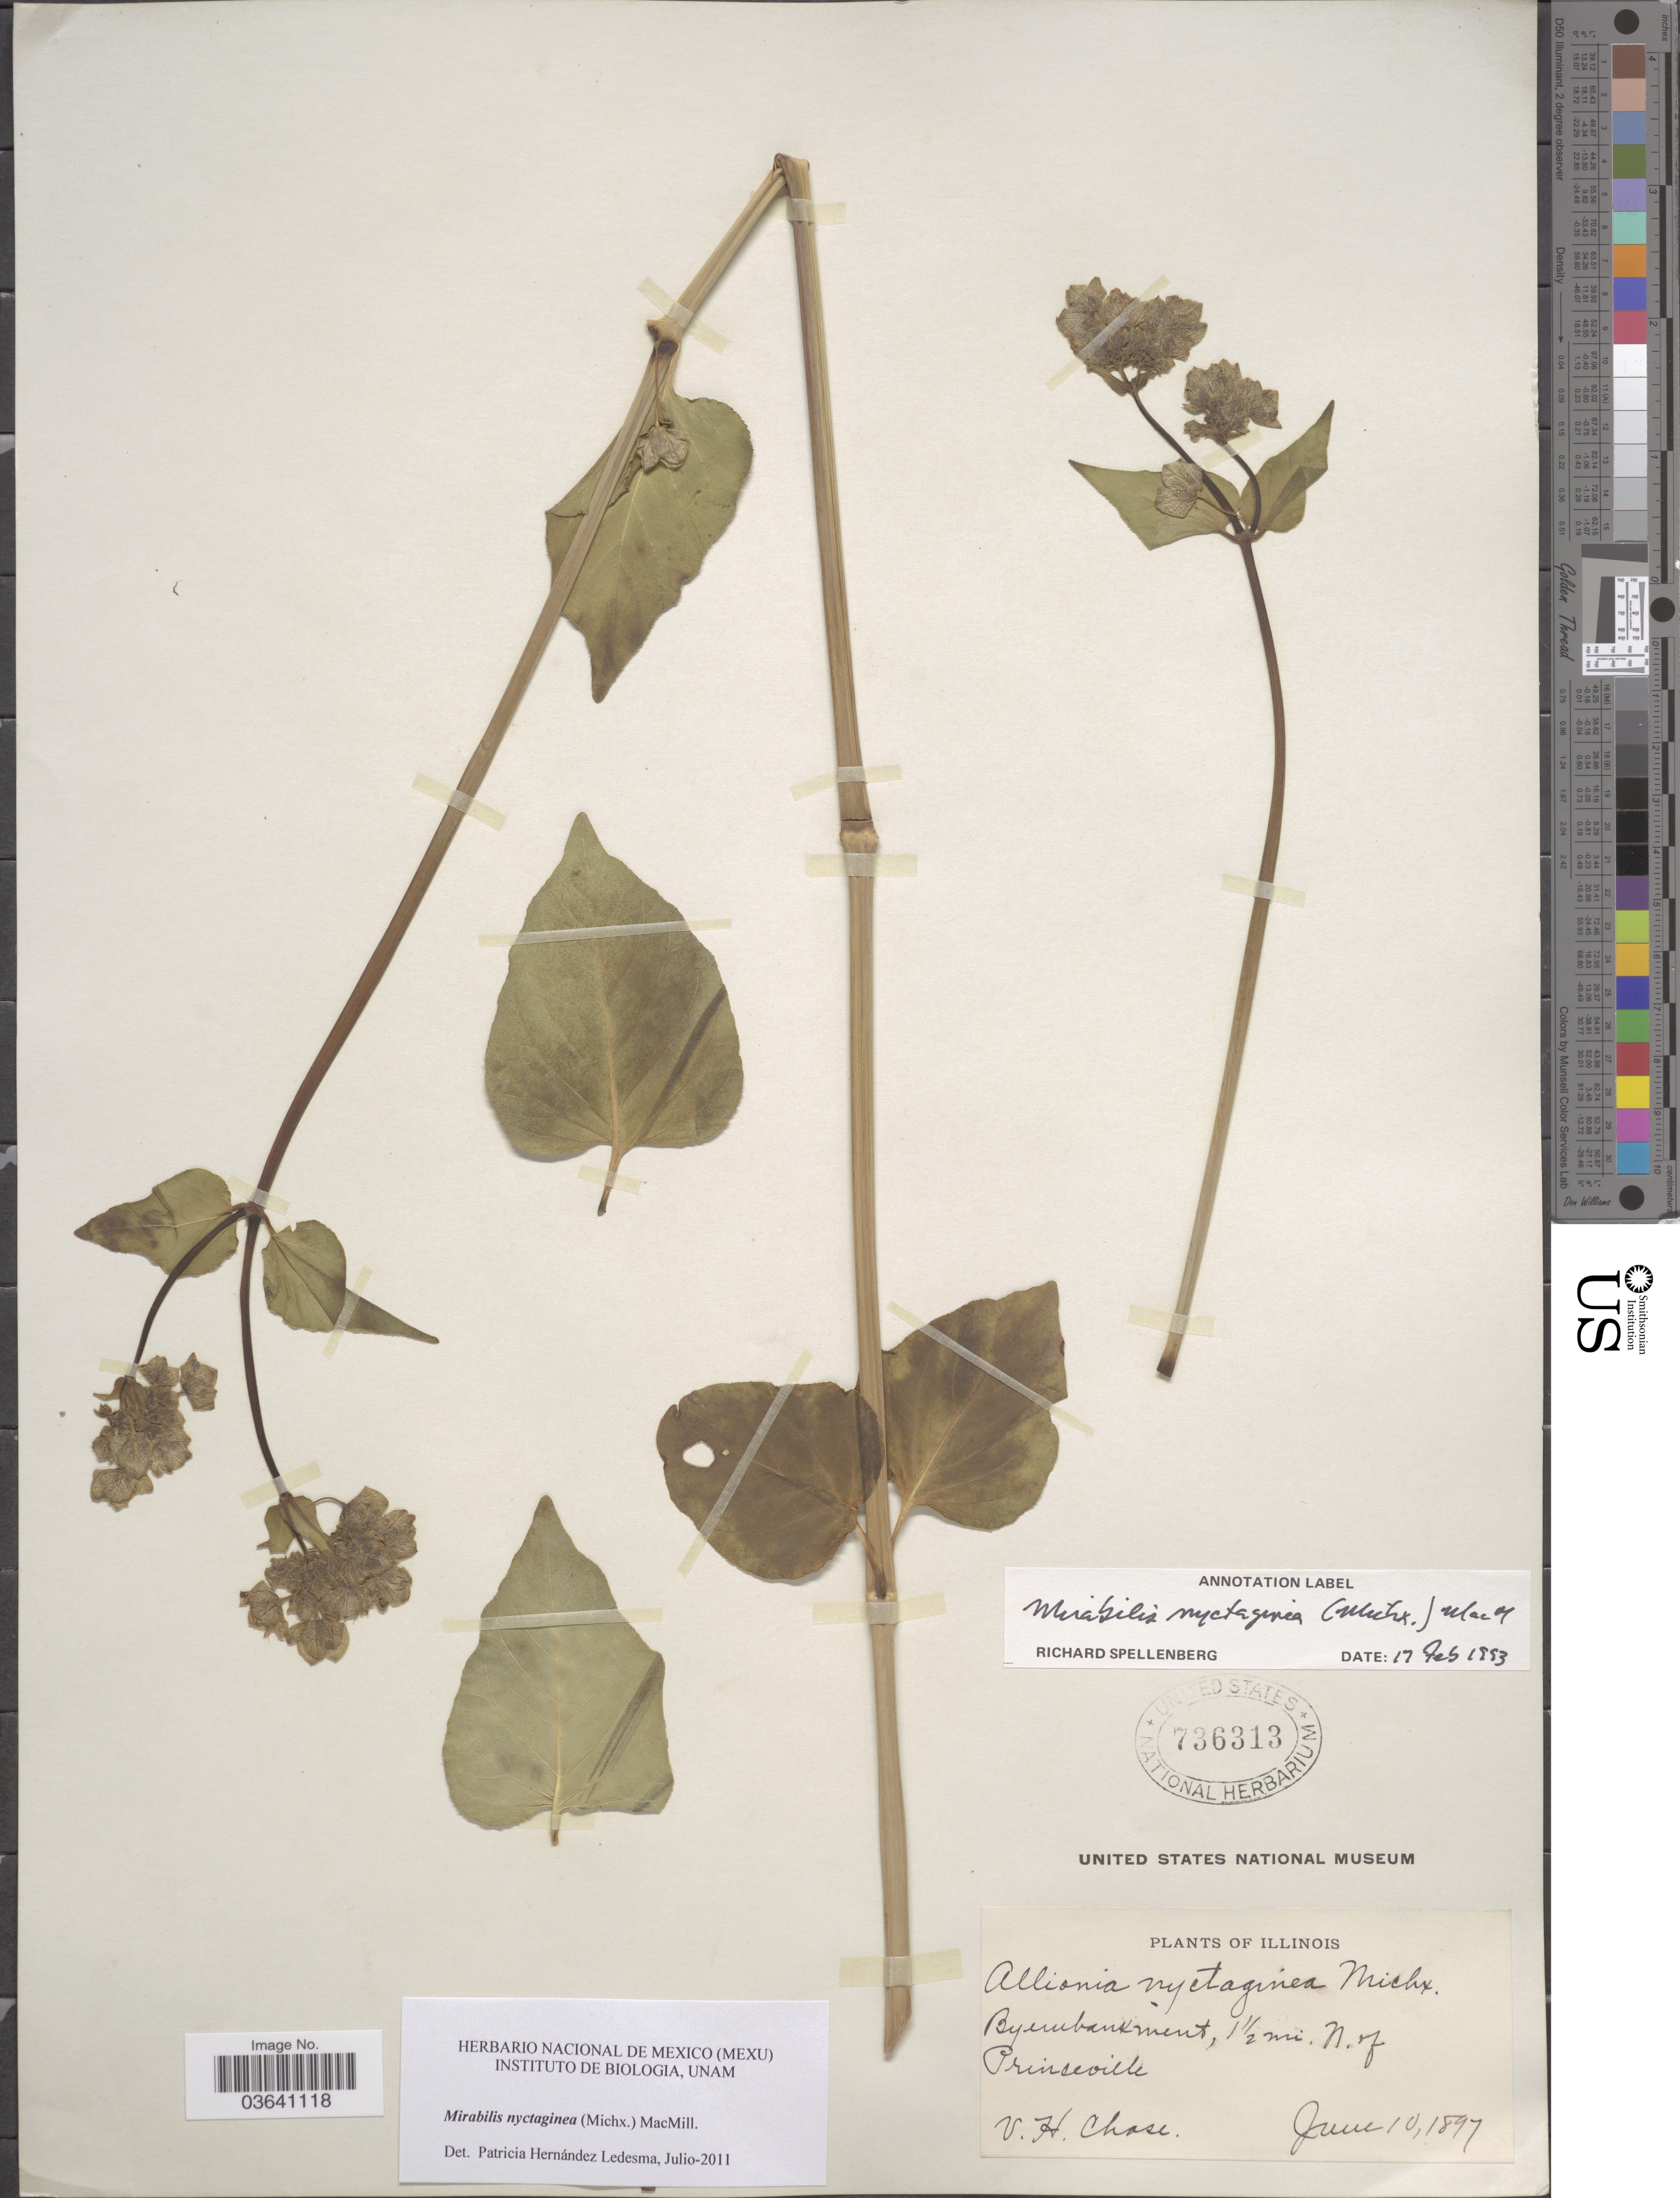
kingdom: Plantae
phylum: Tracheophyta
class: Magnoliopsida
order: Caryophyllales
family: Nyctaginaceae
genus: Mirabilis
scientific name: Mirabilis nyctaginea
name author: (Michx.) MacMill.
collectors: V. H. Chase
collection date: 1897-06-10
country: United States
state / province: Illinois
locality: By embankment, 1½ mi. N. of Prinseville.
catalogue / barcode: US 736313